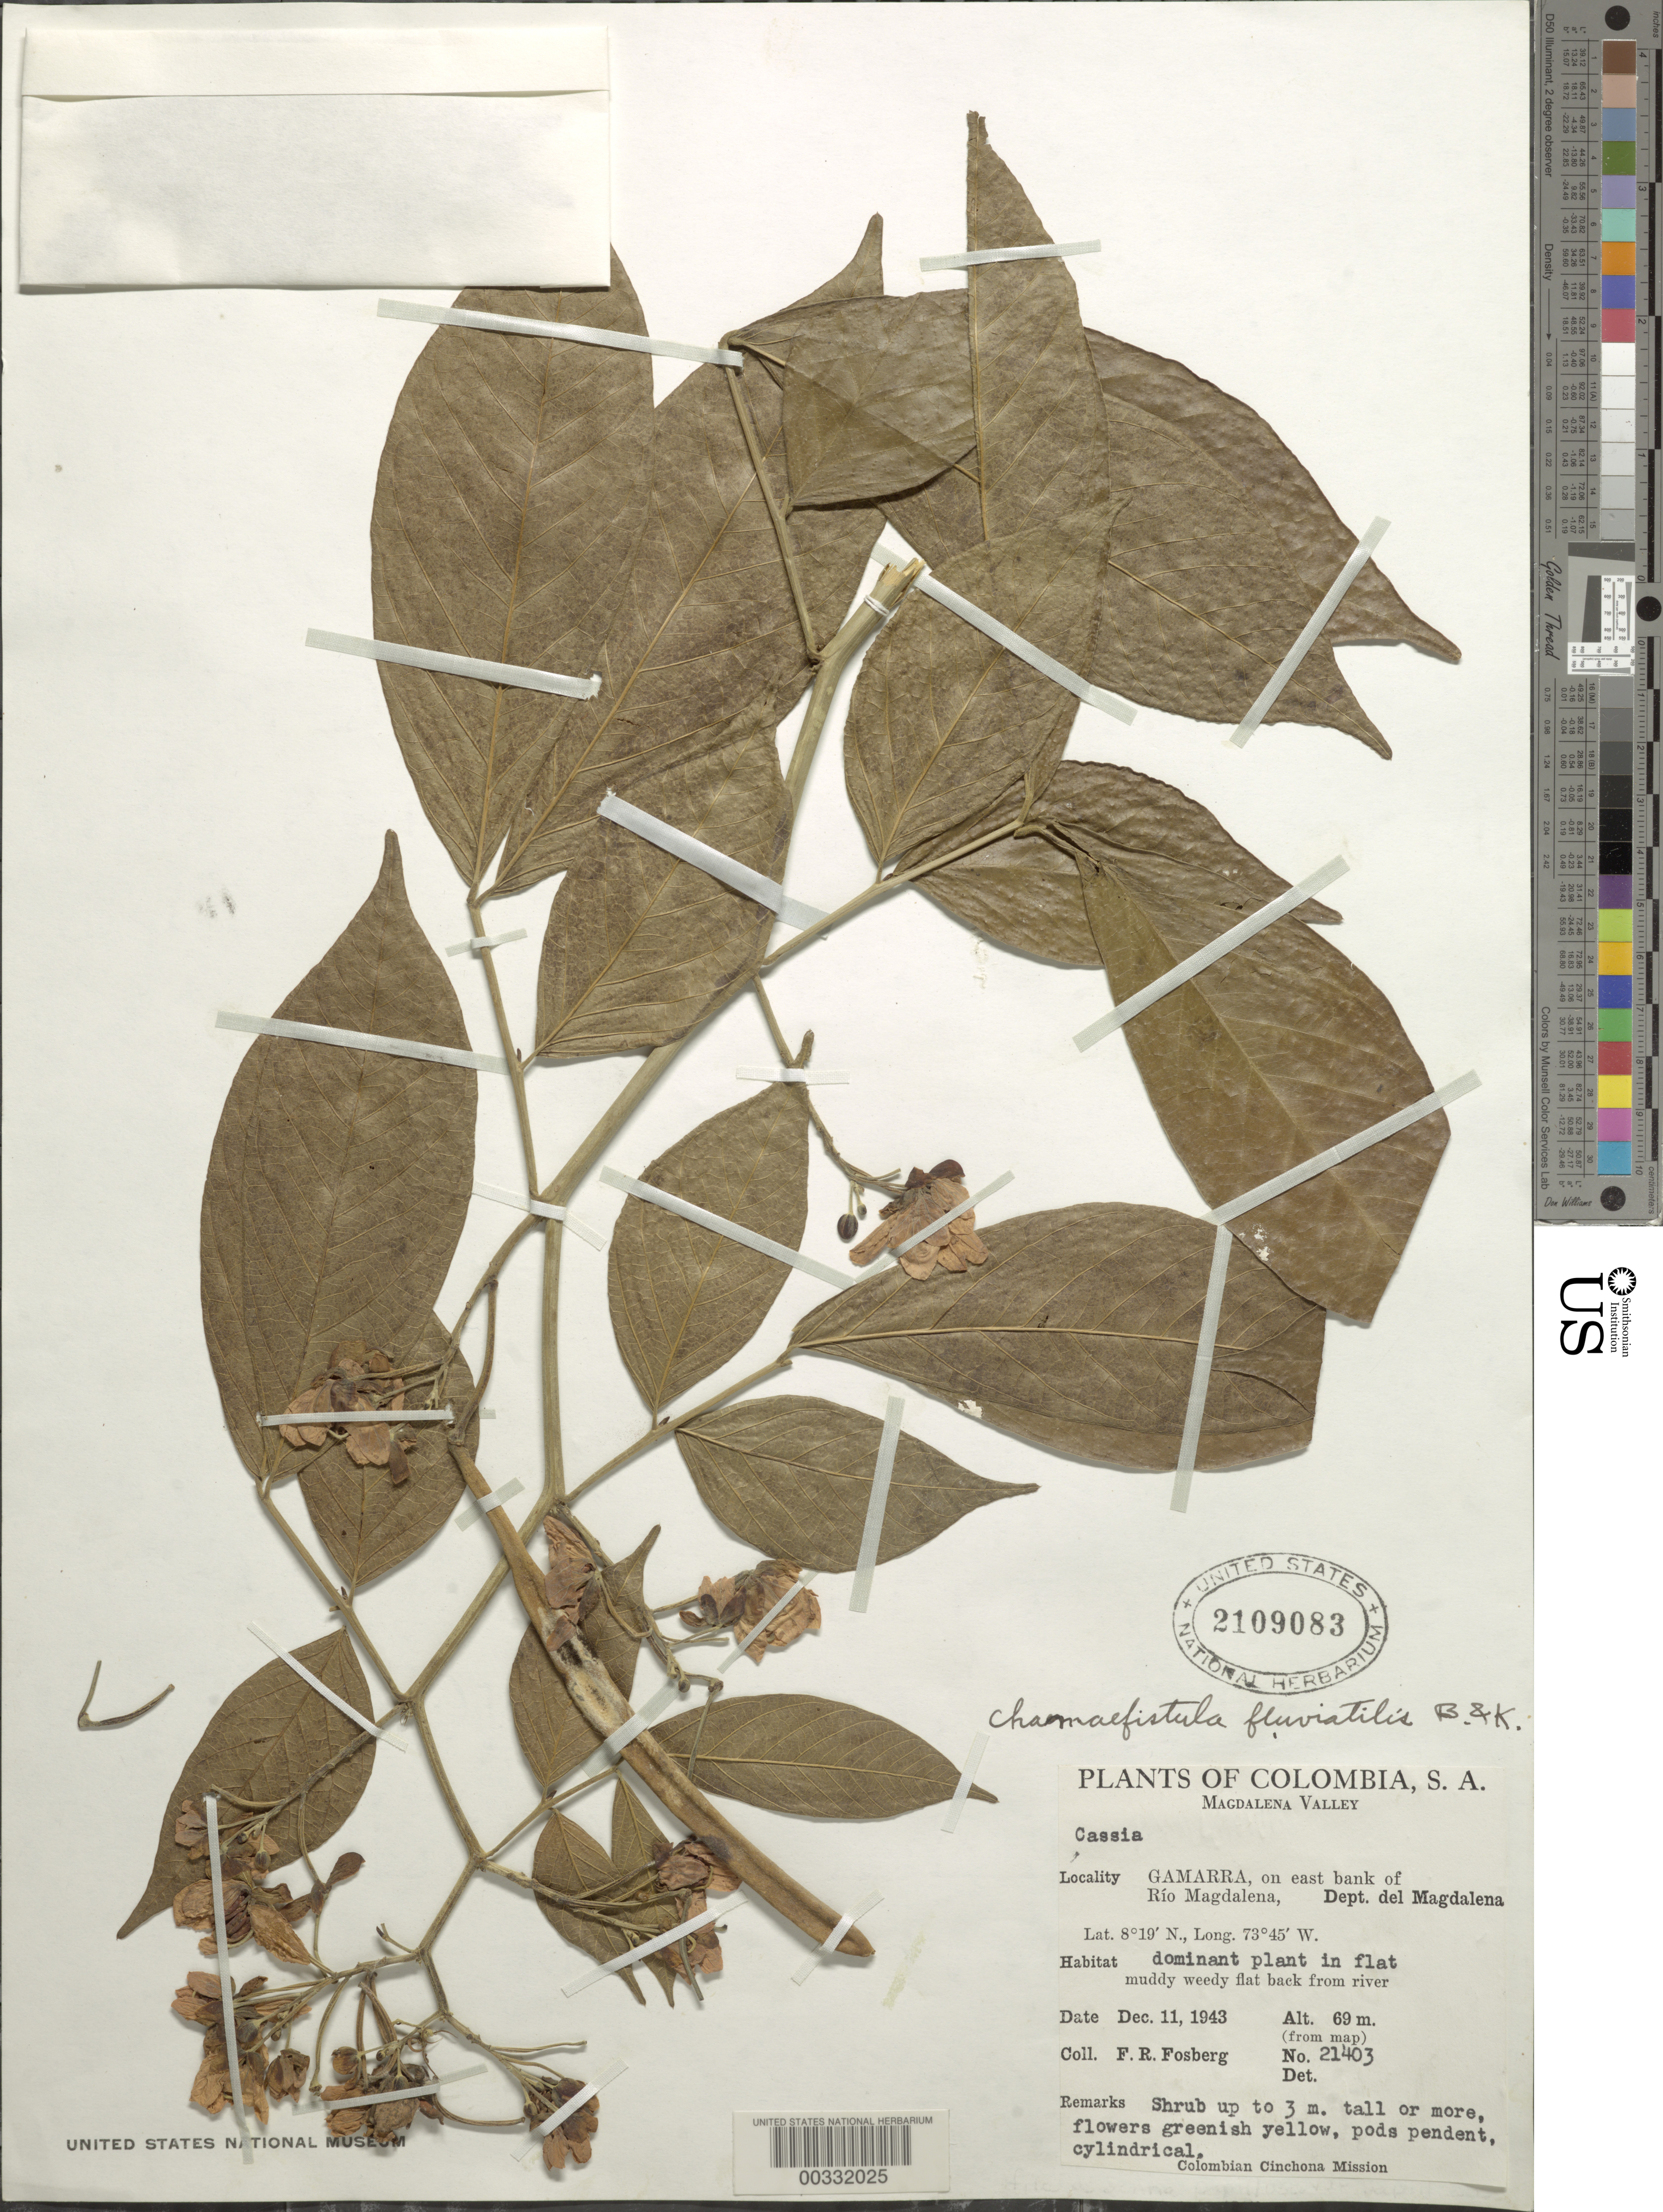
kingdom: Plantae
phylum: Tracheophyta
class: Magnoliopsida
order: Fabales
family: Fabaceae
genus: Senna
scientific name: Senna papillosa var. papillosa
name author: (Britton & Rose) H.S. Irwin & Barneby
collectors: F. R. Fosberg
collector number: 21403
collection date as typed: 11 Dec 1943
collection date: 1943-12-11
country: Colombia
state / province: Magdalena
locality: GamMara, on e bank of Rio Magdalena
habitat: Flat muddy weedy flat back from river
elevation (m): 69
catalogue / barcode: US 2109083